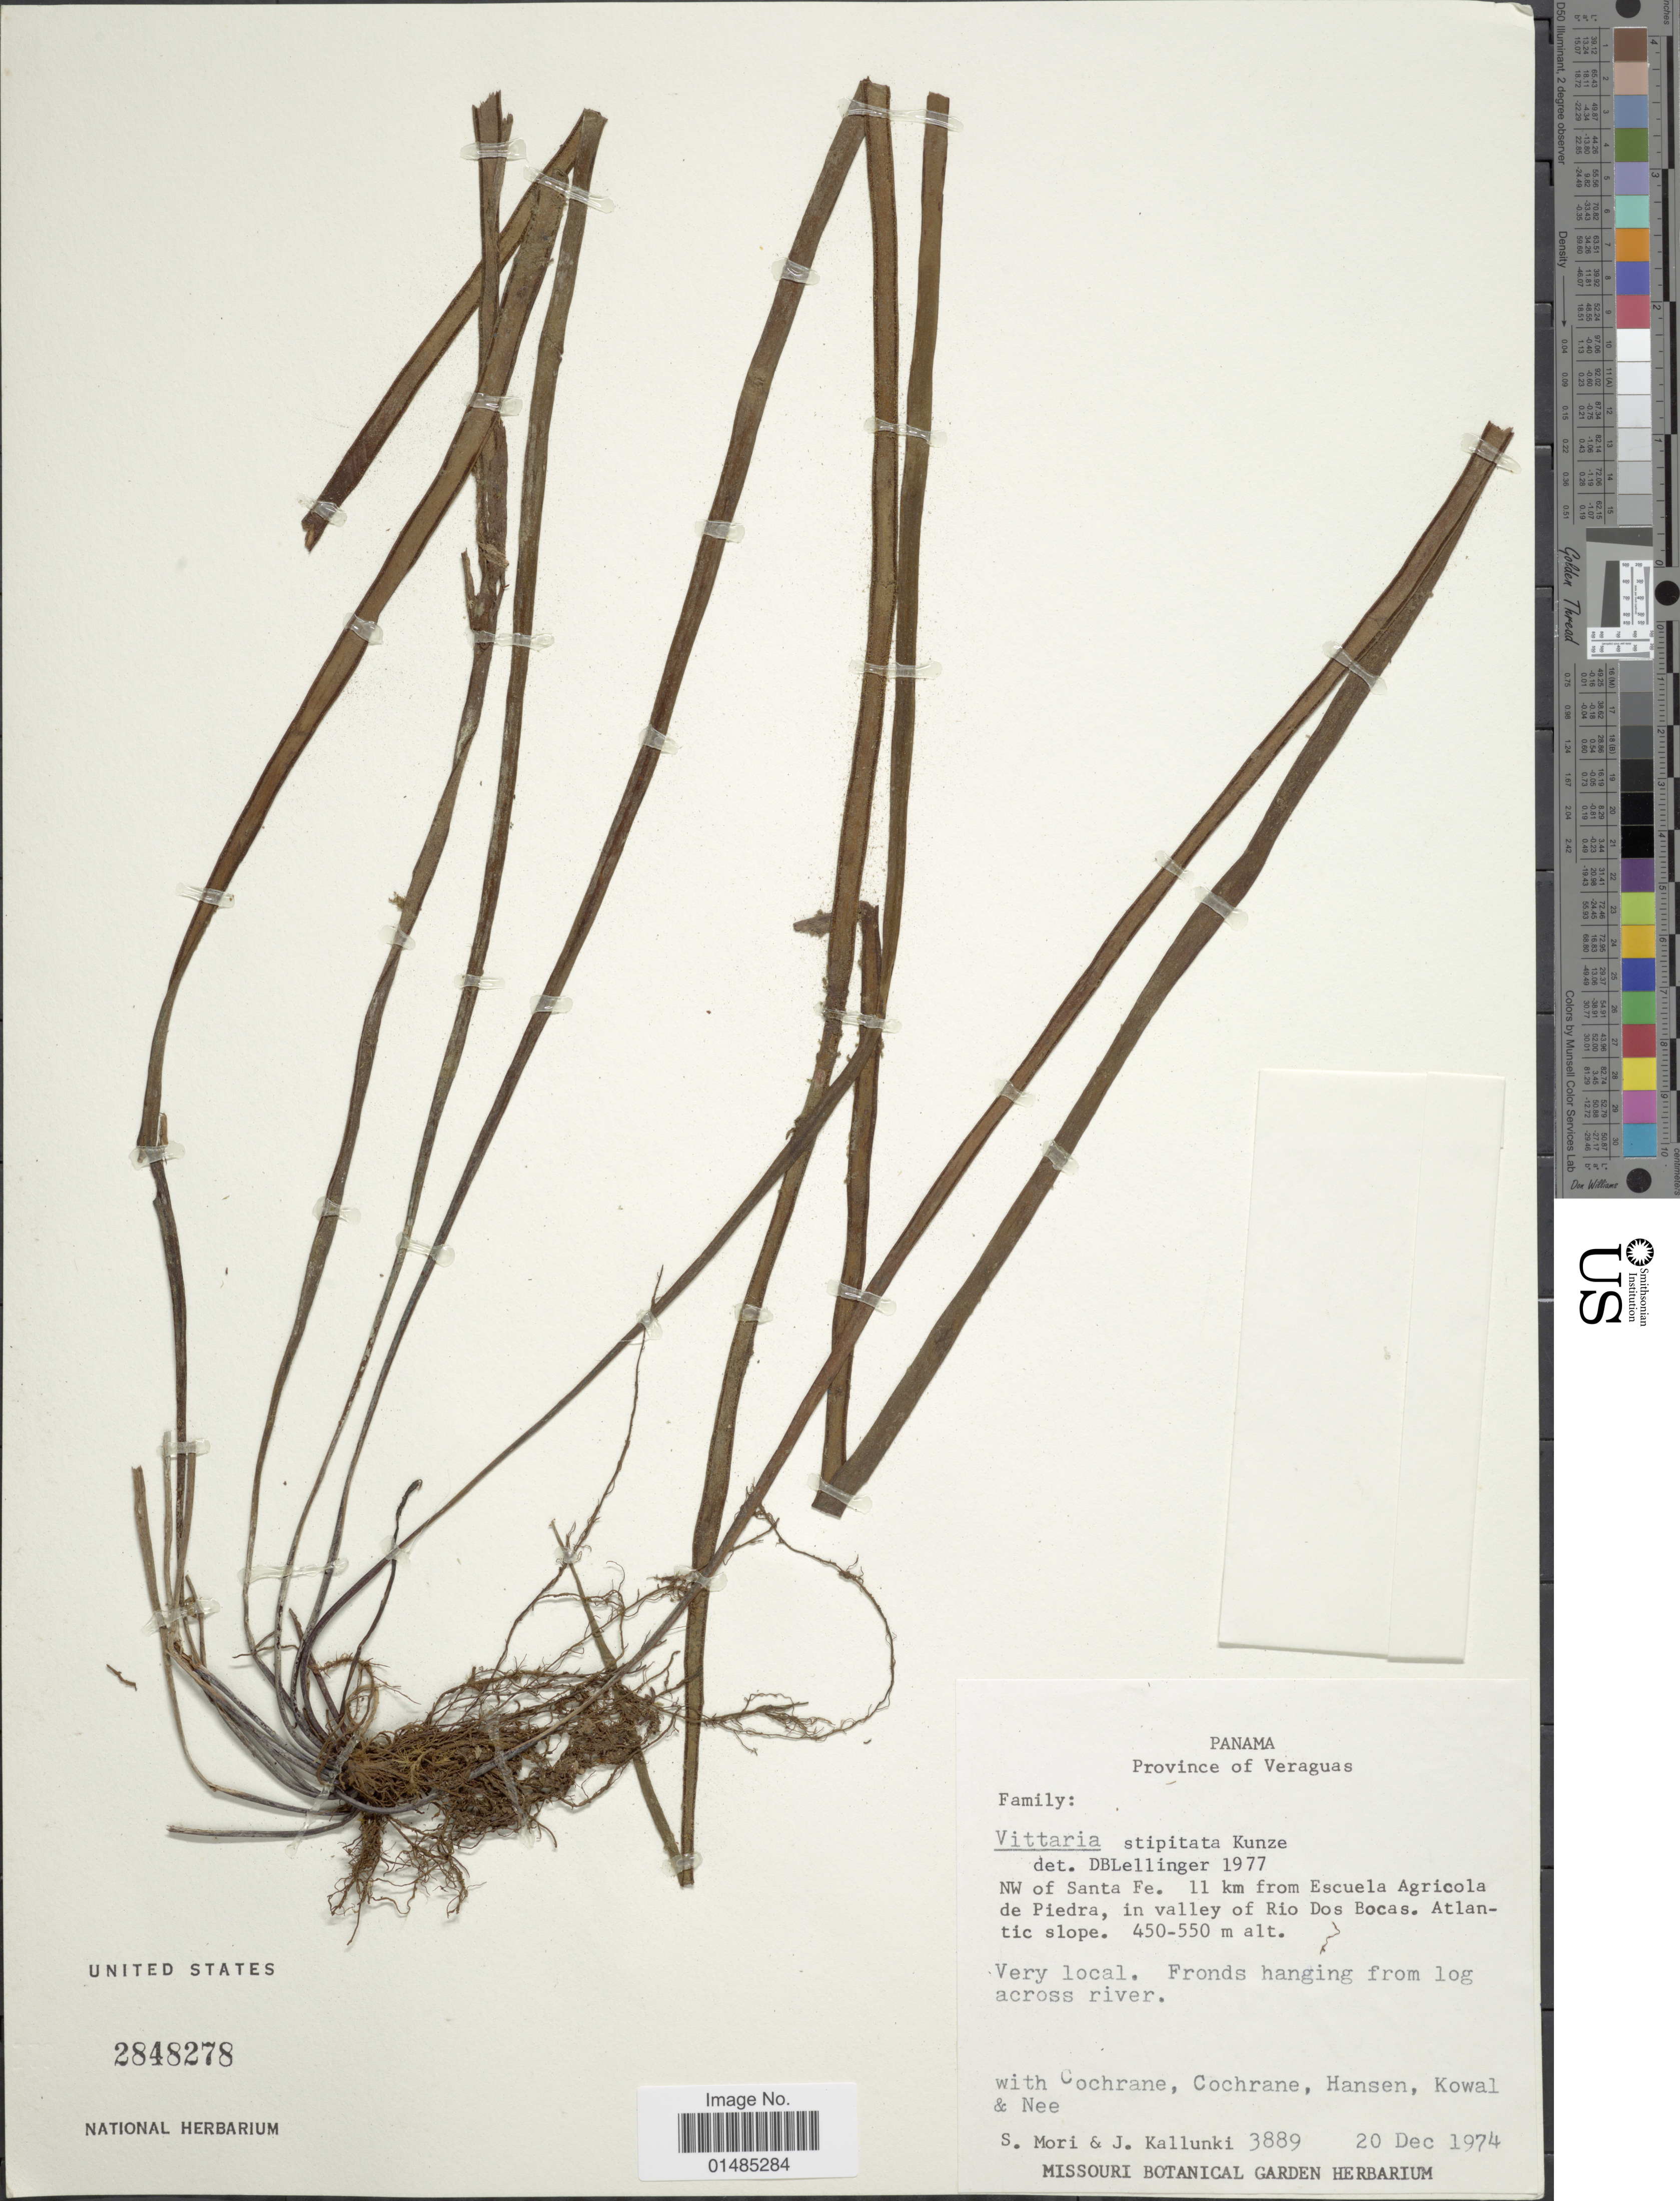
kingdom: Plantae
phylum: Tracheophyta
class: Polypodiopsida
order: Polypodiales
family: Pteridaceae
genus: Radiovittaria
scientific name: Radiovittaria stipitata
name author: (Kunze) E.H. Crane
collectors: S. Mori, J. Kallunki, Cochrane & Cochrane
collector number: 3889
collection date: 1974-12-20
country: Panama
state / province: Veraguas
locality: NW of Santa Fe. 11 km from Escuela Agricola de Piedra, in valley of Rio Dos Bocas. Atlantic slope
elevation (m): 450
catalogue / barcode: US 2848278